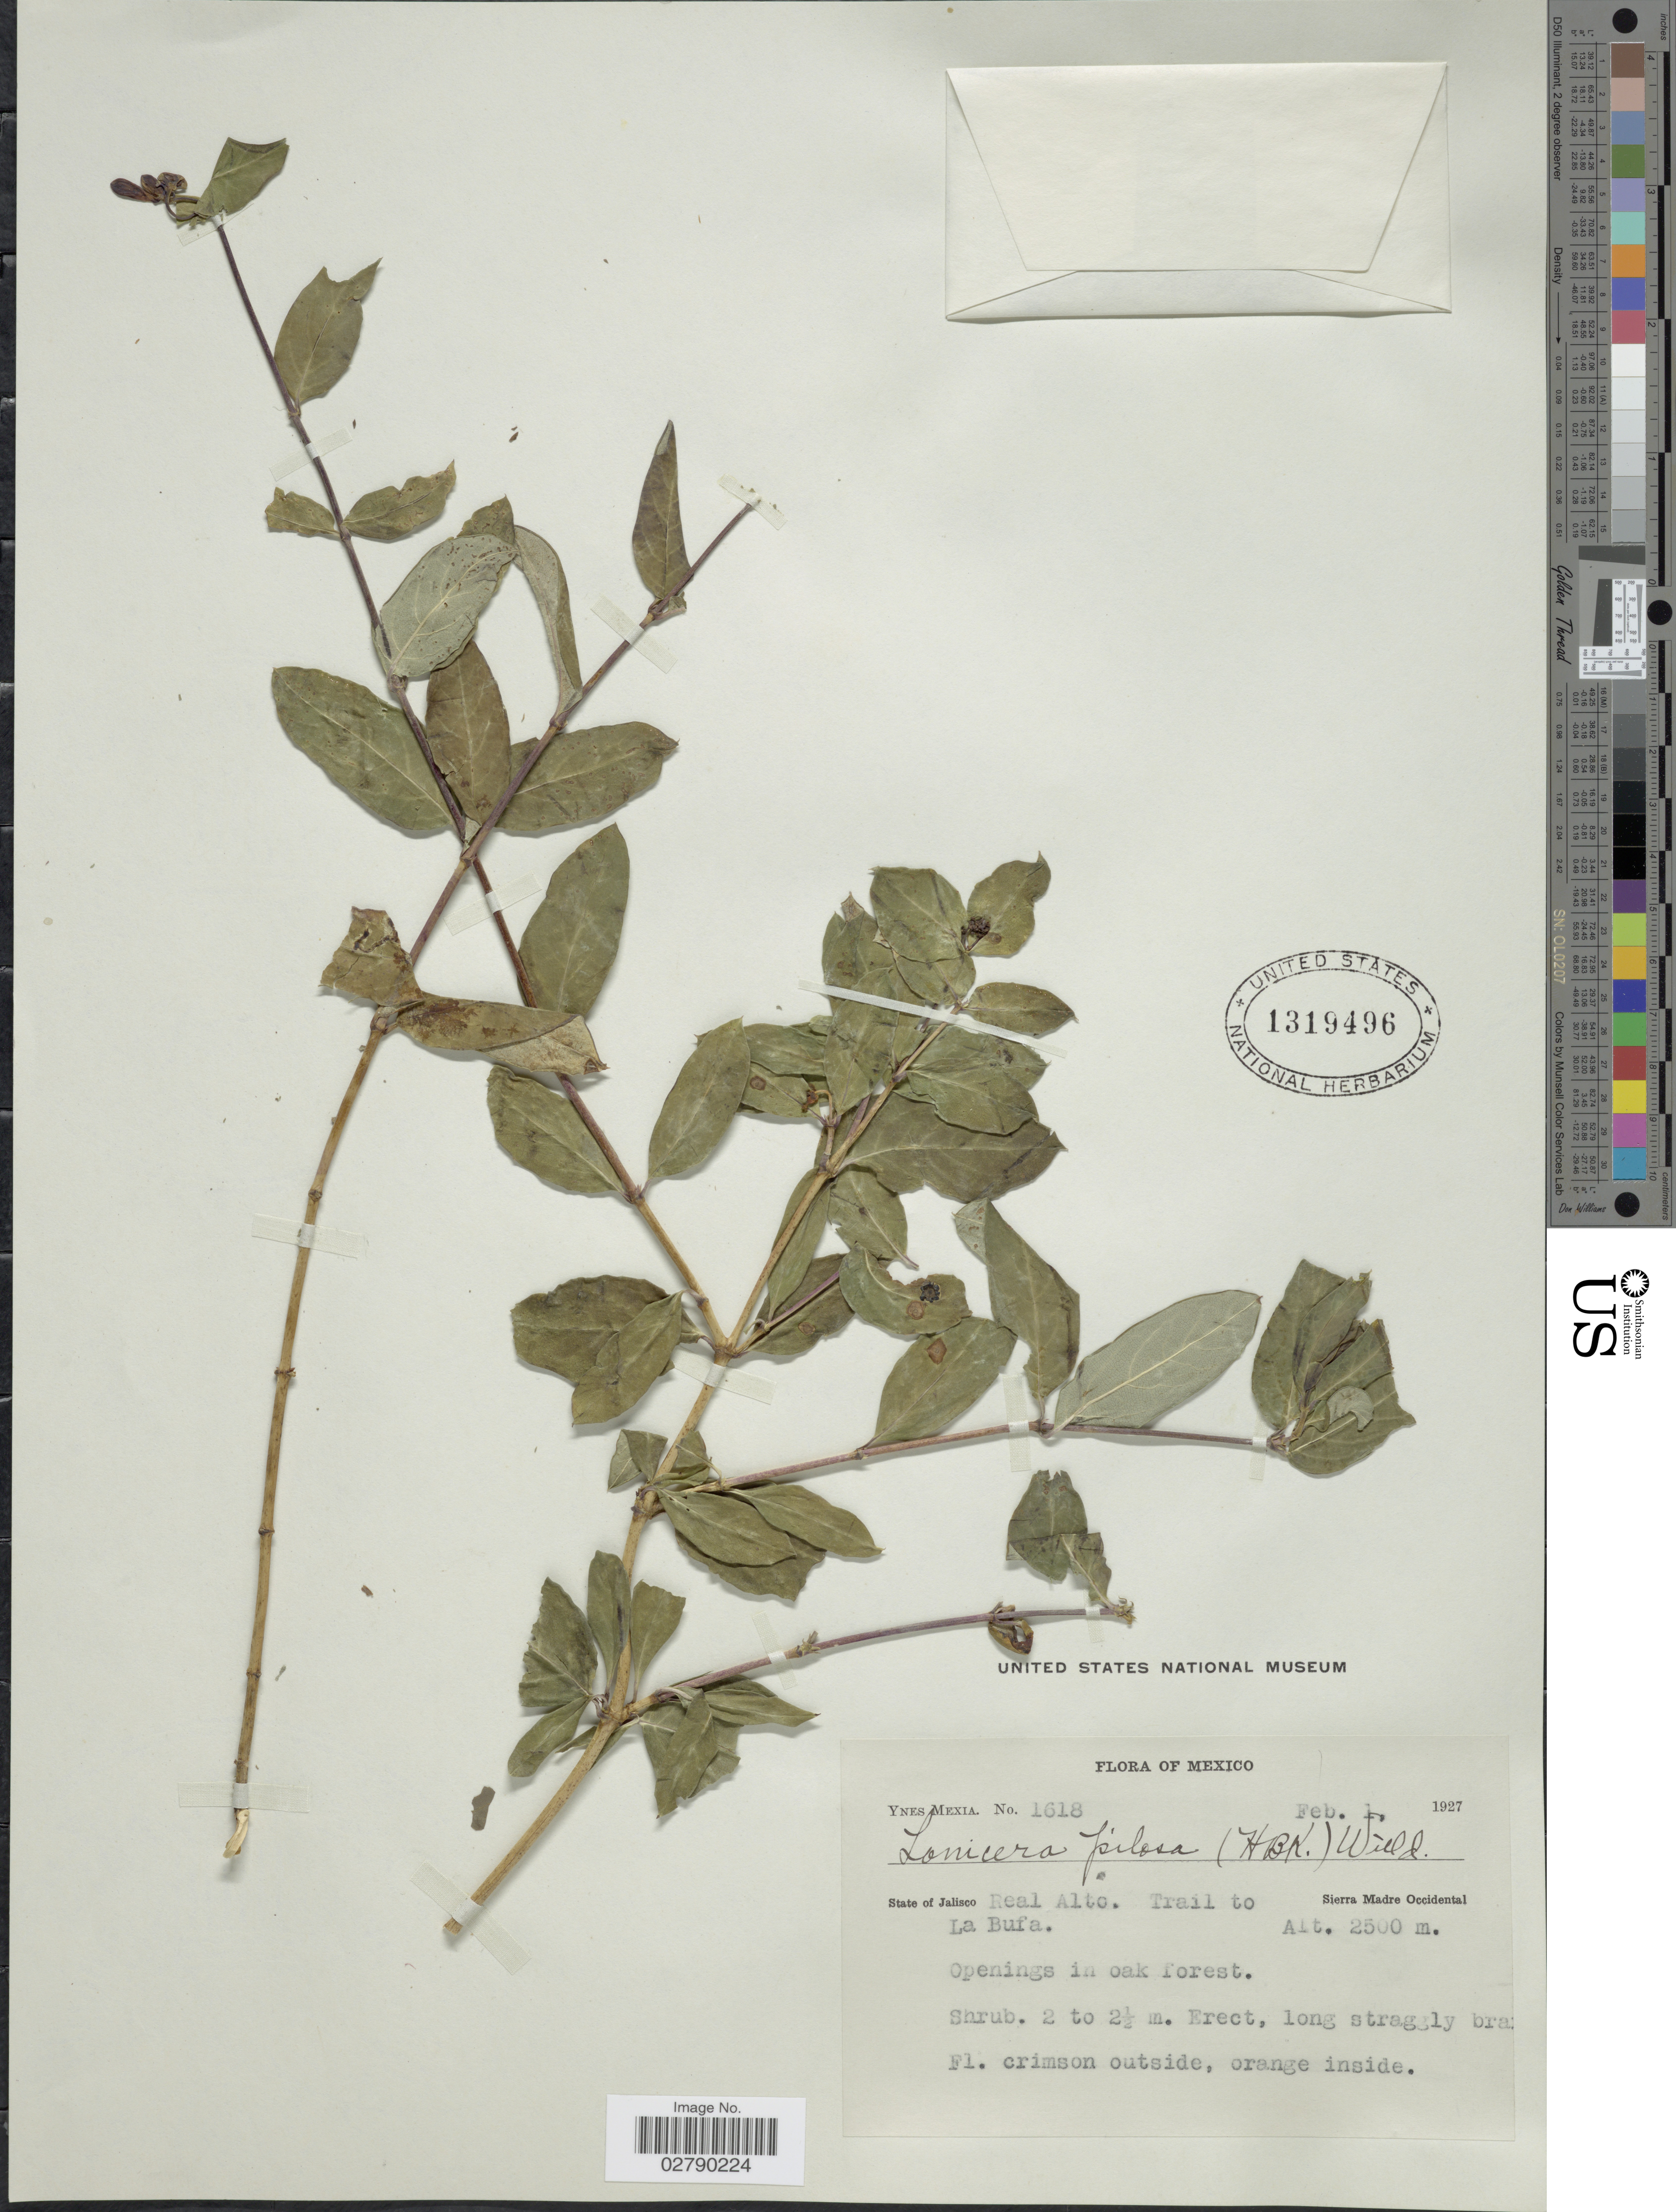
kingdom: Plantae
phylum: Tracheophyta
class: Magnoliopsida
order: Dipsacales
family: Caprifoliaceae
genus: Lonicera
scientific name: Lonicera pilosa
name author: Willd. ex Kunth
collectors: Y. Mexia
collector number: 1618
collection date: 1927-02-01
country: Mexico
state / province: Jalisco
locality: Real Alto. Trail to La Bufa. Sierra Madre Occidental.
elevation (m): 2500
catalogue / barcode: US 1319496